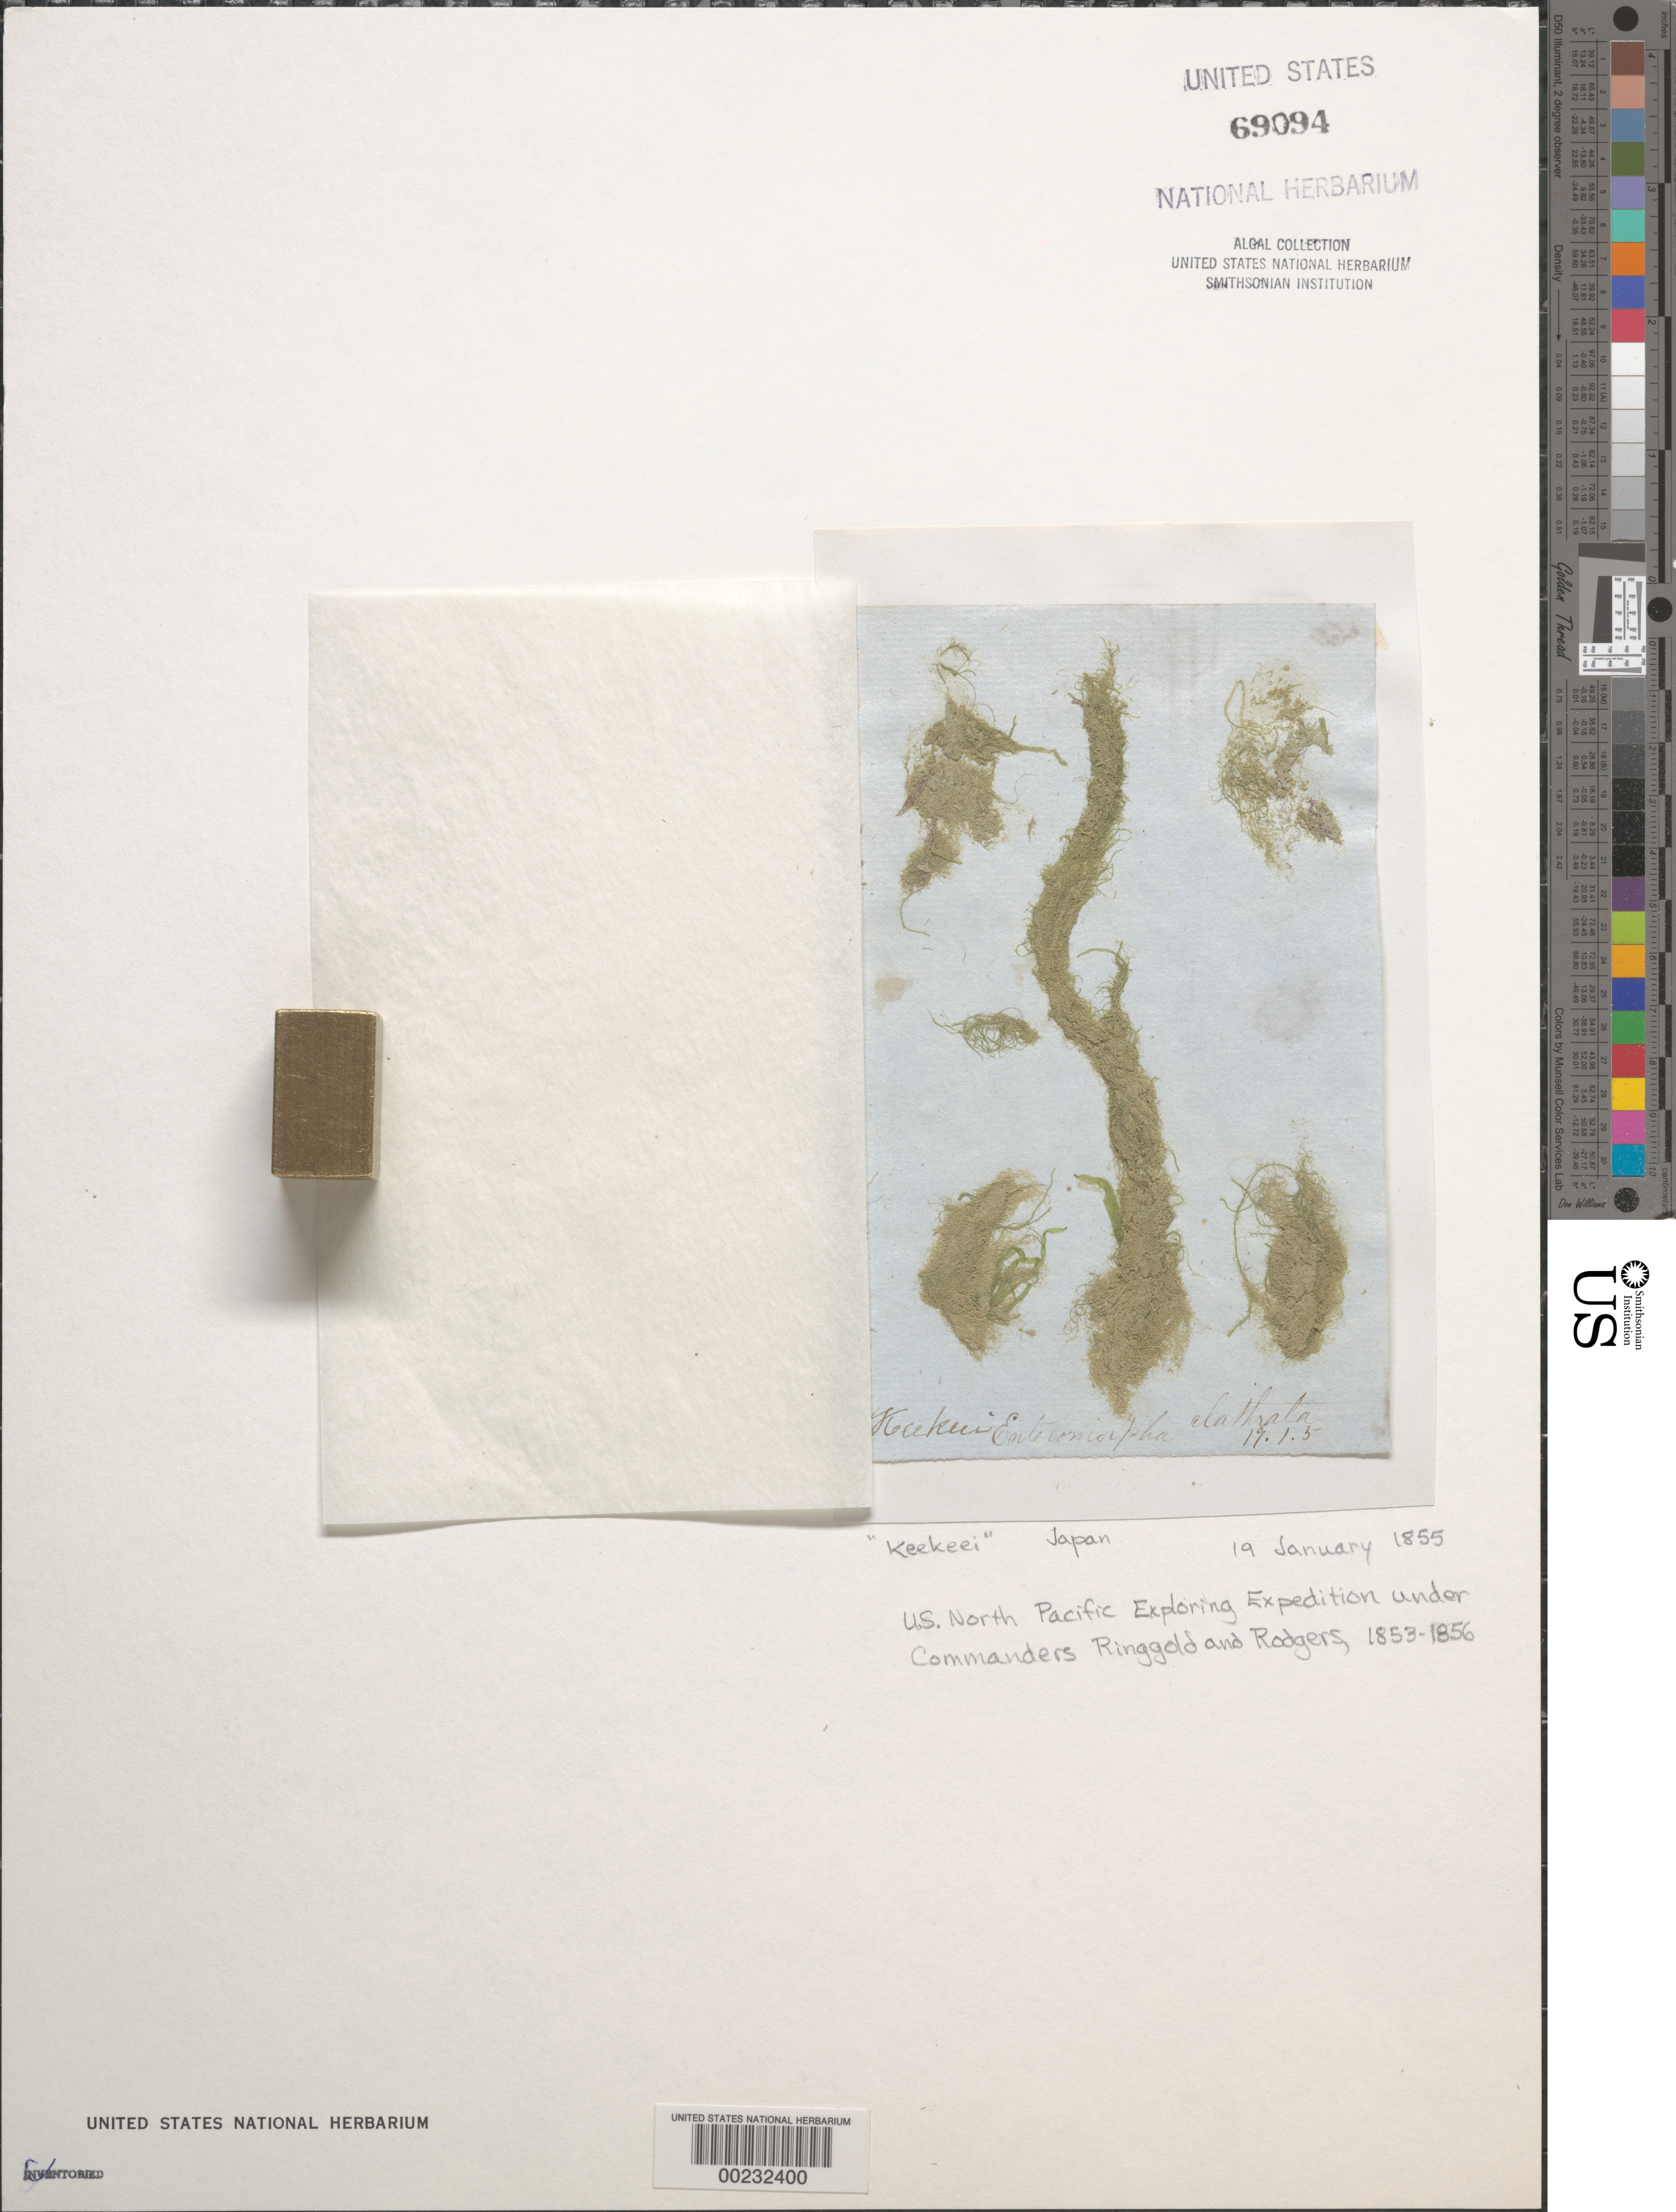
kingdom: Plantae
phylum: Chlorophyta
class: Ulvophyceae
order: Ulvales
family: Ulvaceae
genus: Ulva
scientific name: Ulva compressa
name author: L.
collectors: C. Wright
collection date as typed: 19 Jan 1855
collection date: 1855-01-19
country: Japan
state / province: Kagosima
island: Kikaishima (Keekeei)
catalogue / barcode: US 69094